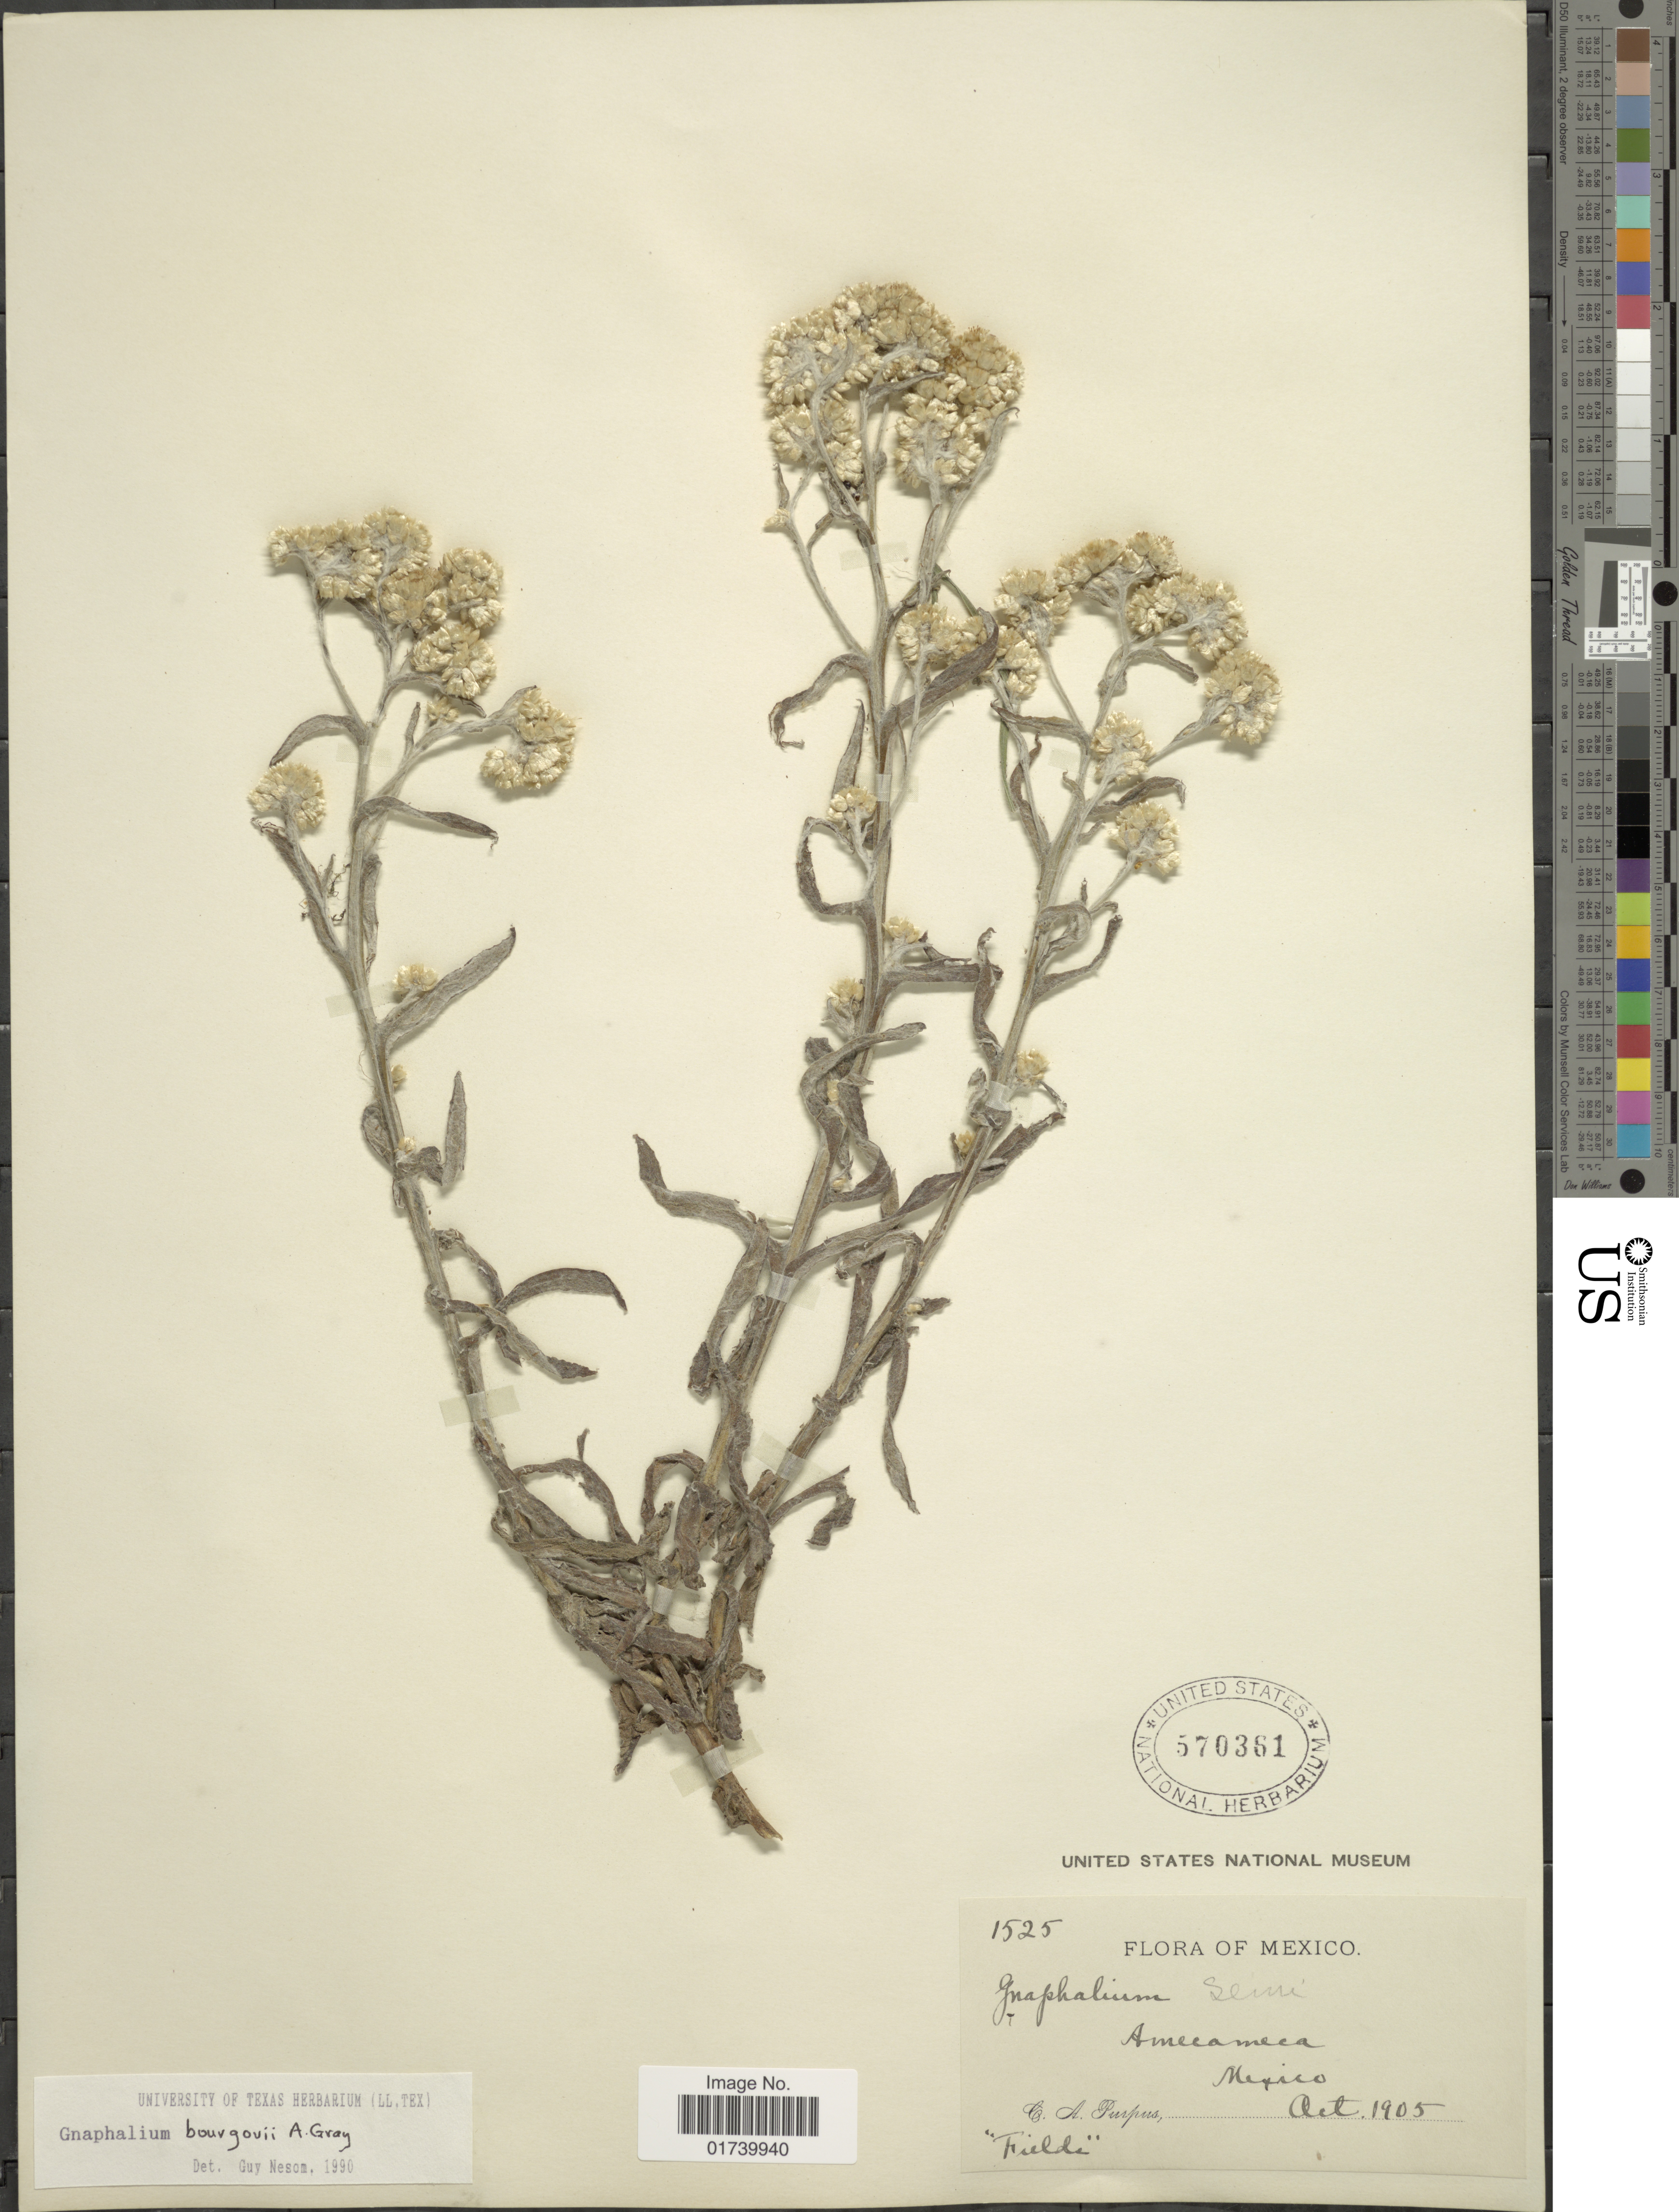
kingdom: Plantae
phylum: Tracheophyta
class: Magnoliopsida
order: Asterales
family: Asteraceae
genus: Pseudognaphalium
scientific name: Pseudognaphalium bourgovii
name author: (A. Gray) Anderb.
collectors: C. A. Purpus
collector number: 1525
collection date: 1905-10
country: Mexico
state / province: México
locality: Amecameca, Mexico.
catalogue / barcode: US 570361